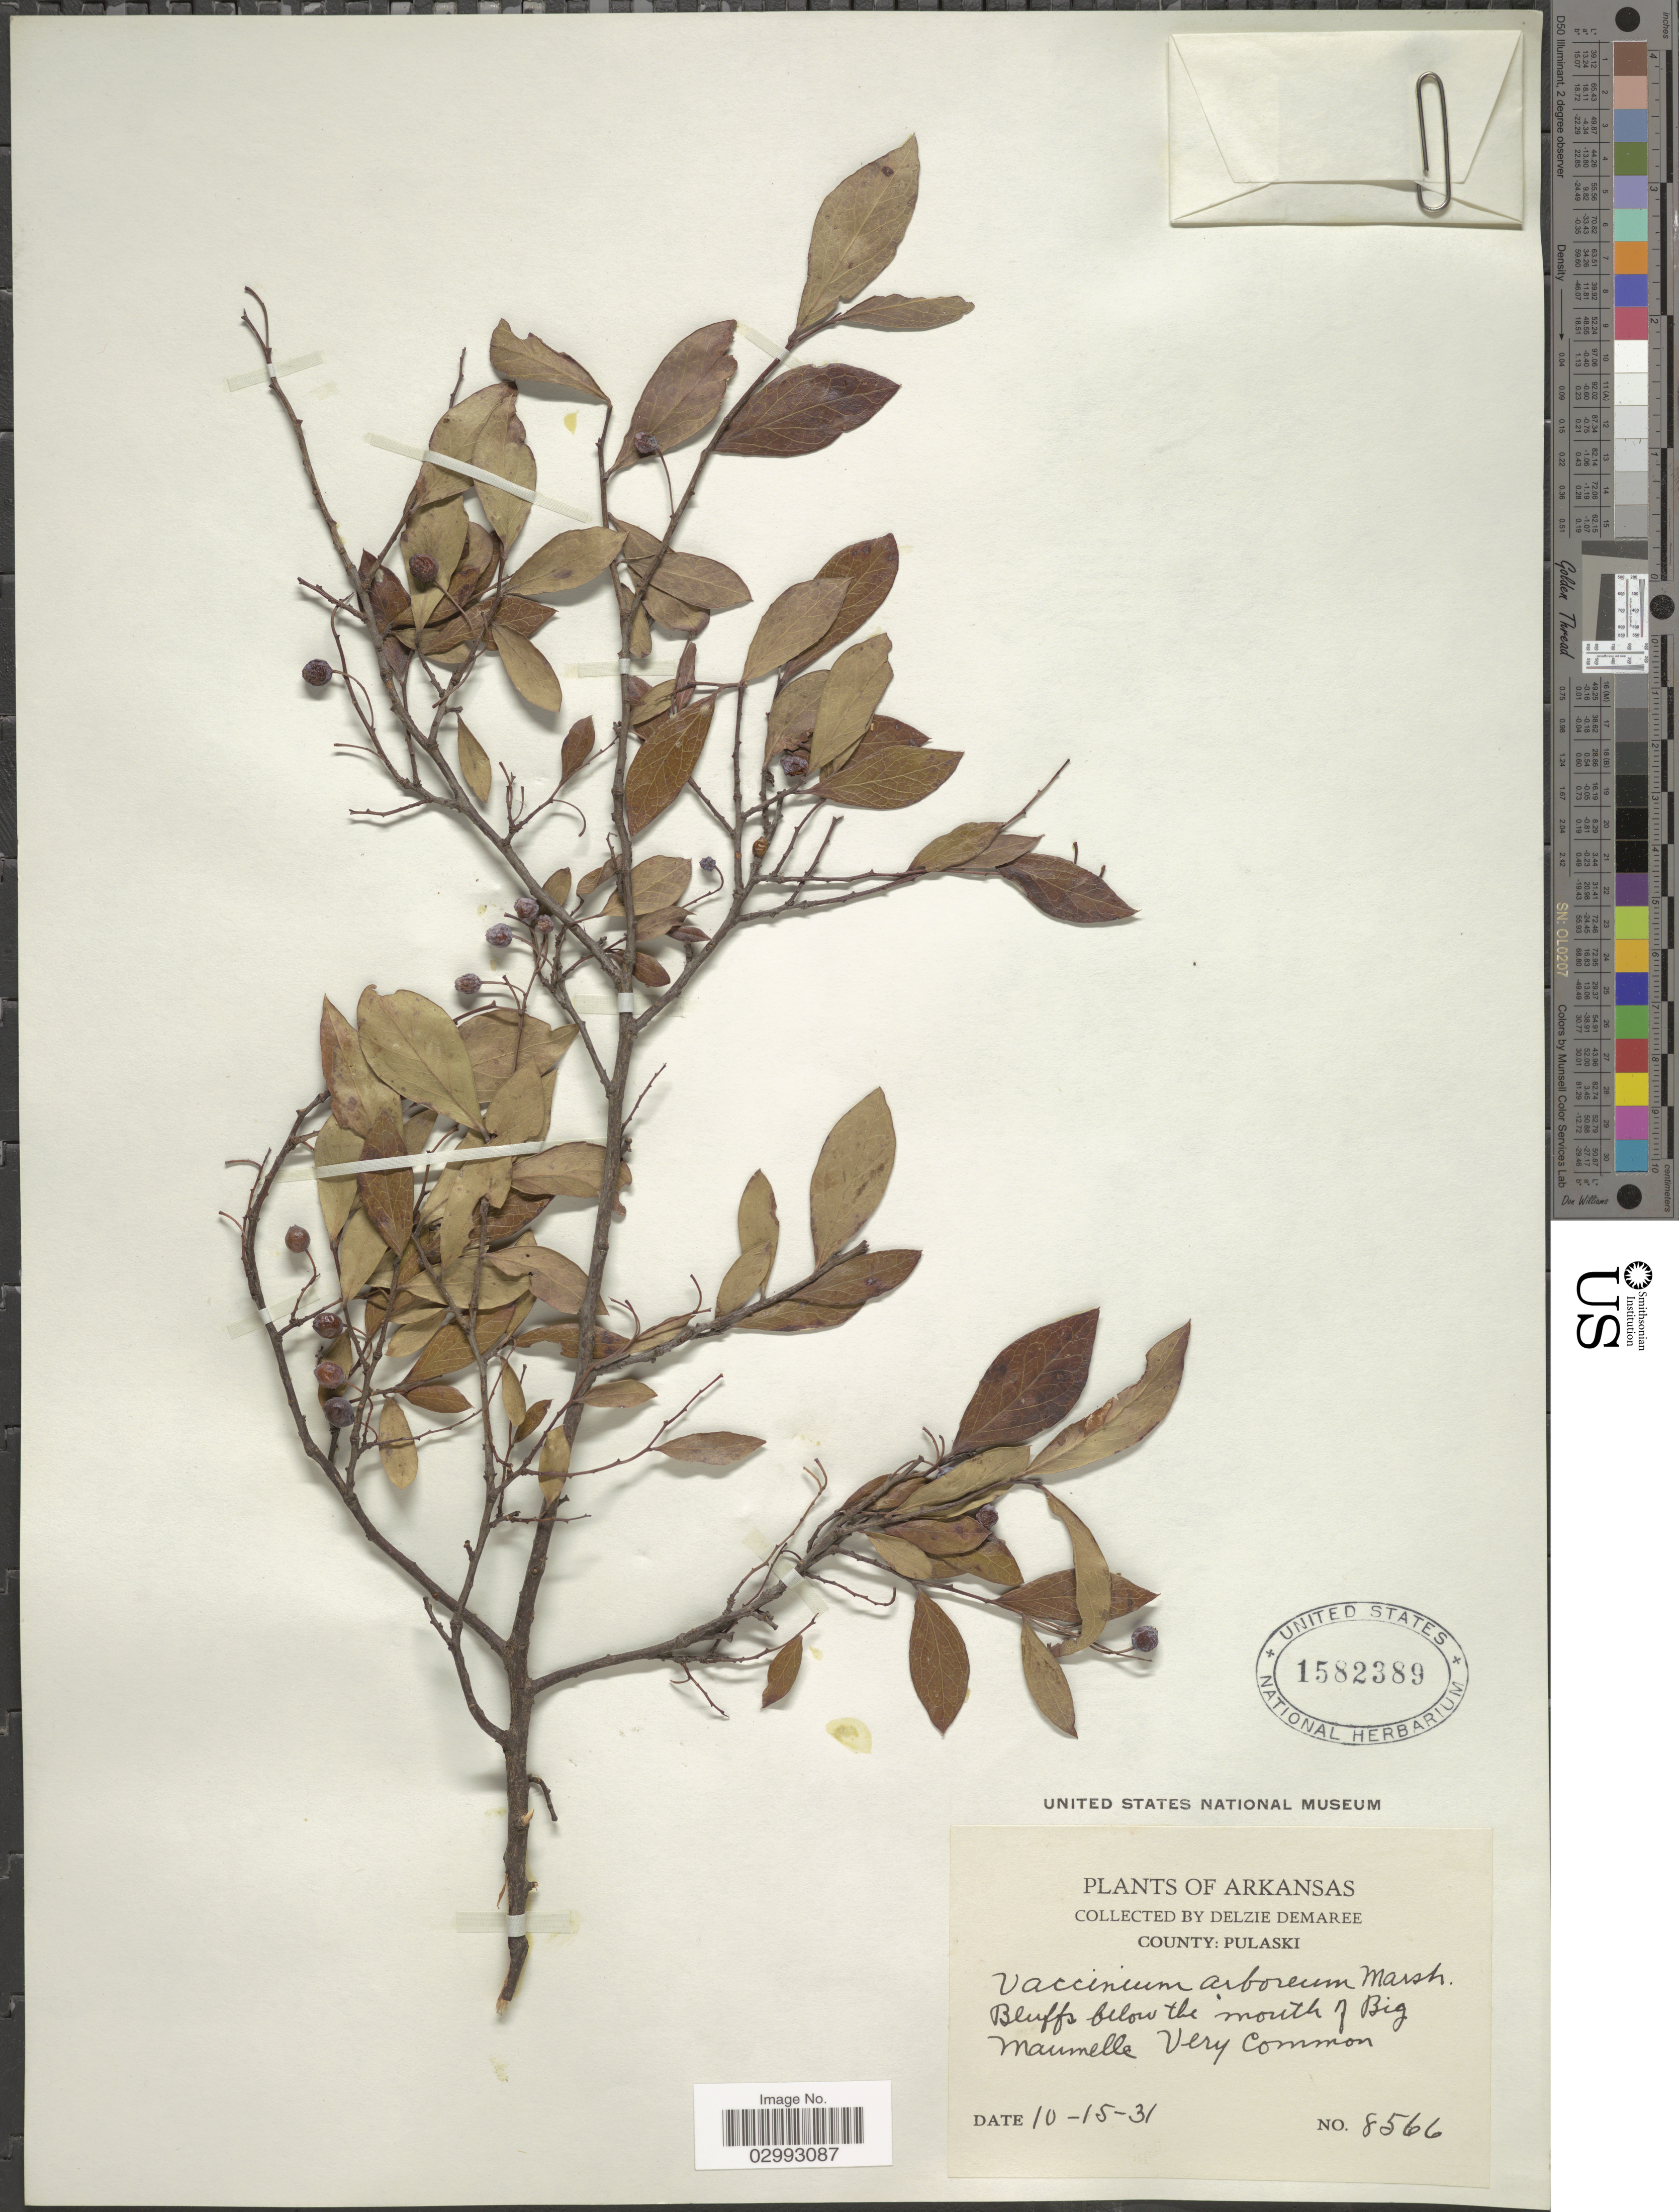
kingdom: Plantae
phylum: Tracheophyta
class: Magnoliopsida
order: Ericales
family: Ericaceae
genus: Batodendron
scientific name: Batodendron arboreum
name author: Nutt.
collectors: D. Demaree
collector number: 8566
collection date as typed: Transcribed d/m/y: 15/10/31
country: United States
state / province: Arkansas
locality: County: Pulaski. Bluffs below the mouth of Big Maumelle.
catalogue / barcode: US 1582389